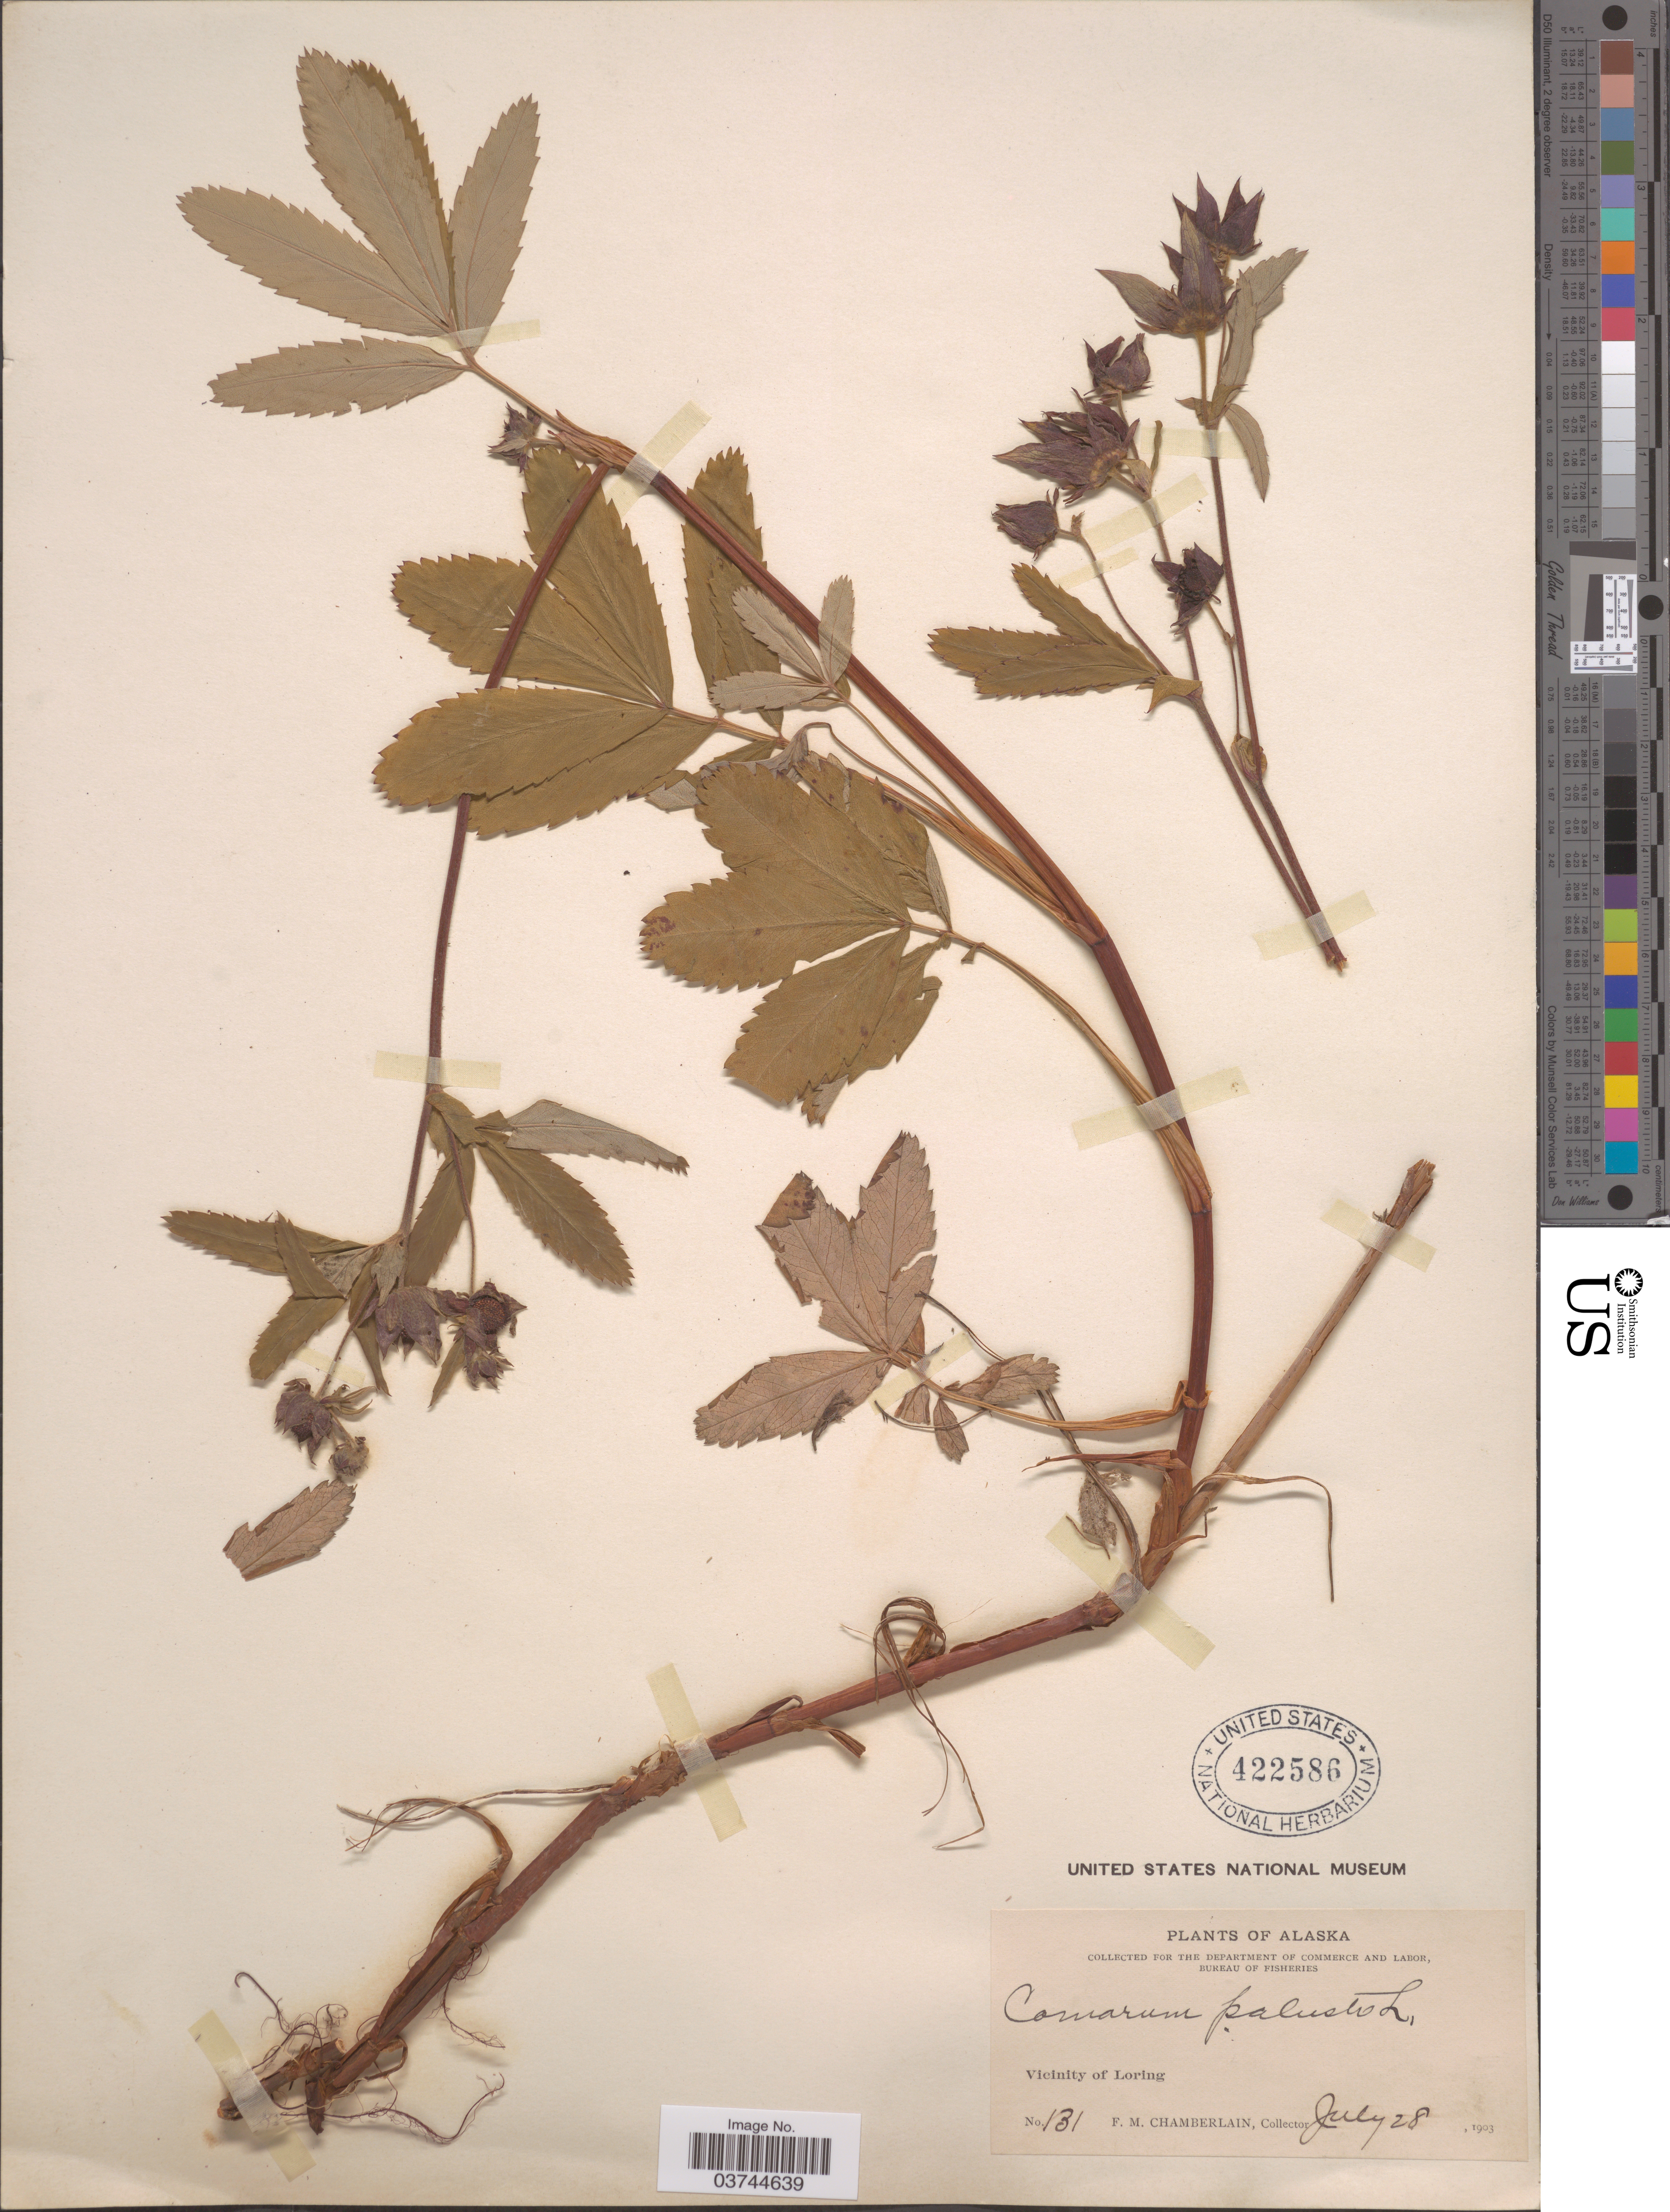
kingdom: Plantae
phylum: Tracheophyta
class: Magnoliopsida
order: Rosales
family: Rosaceae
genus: Comarum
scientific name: Comarum palustre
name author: L.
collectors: F. Chamberlain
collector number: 131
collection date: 1903-07-28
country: United States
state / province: Alaska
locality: Vicinity of Loring.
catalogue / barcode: US 422586